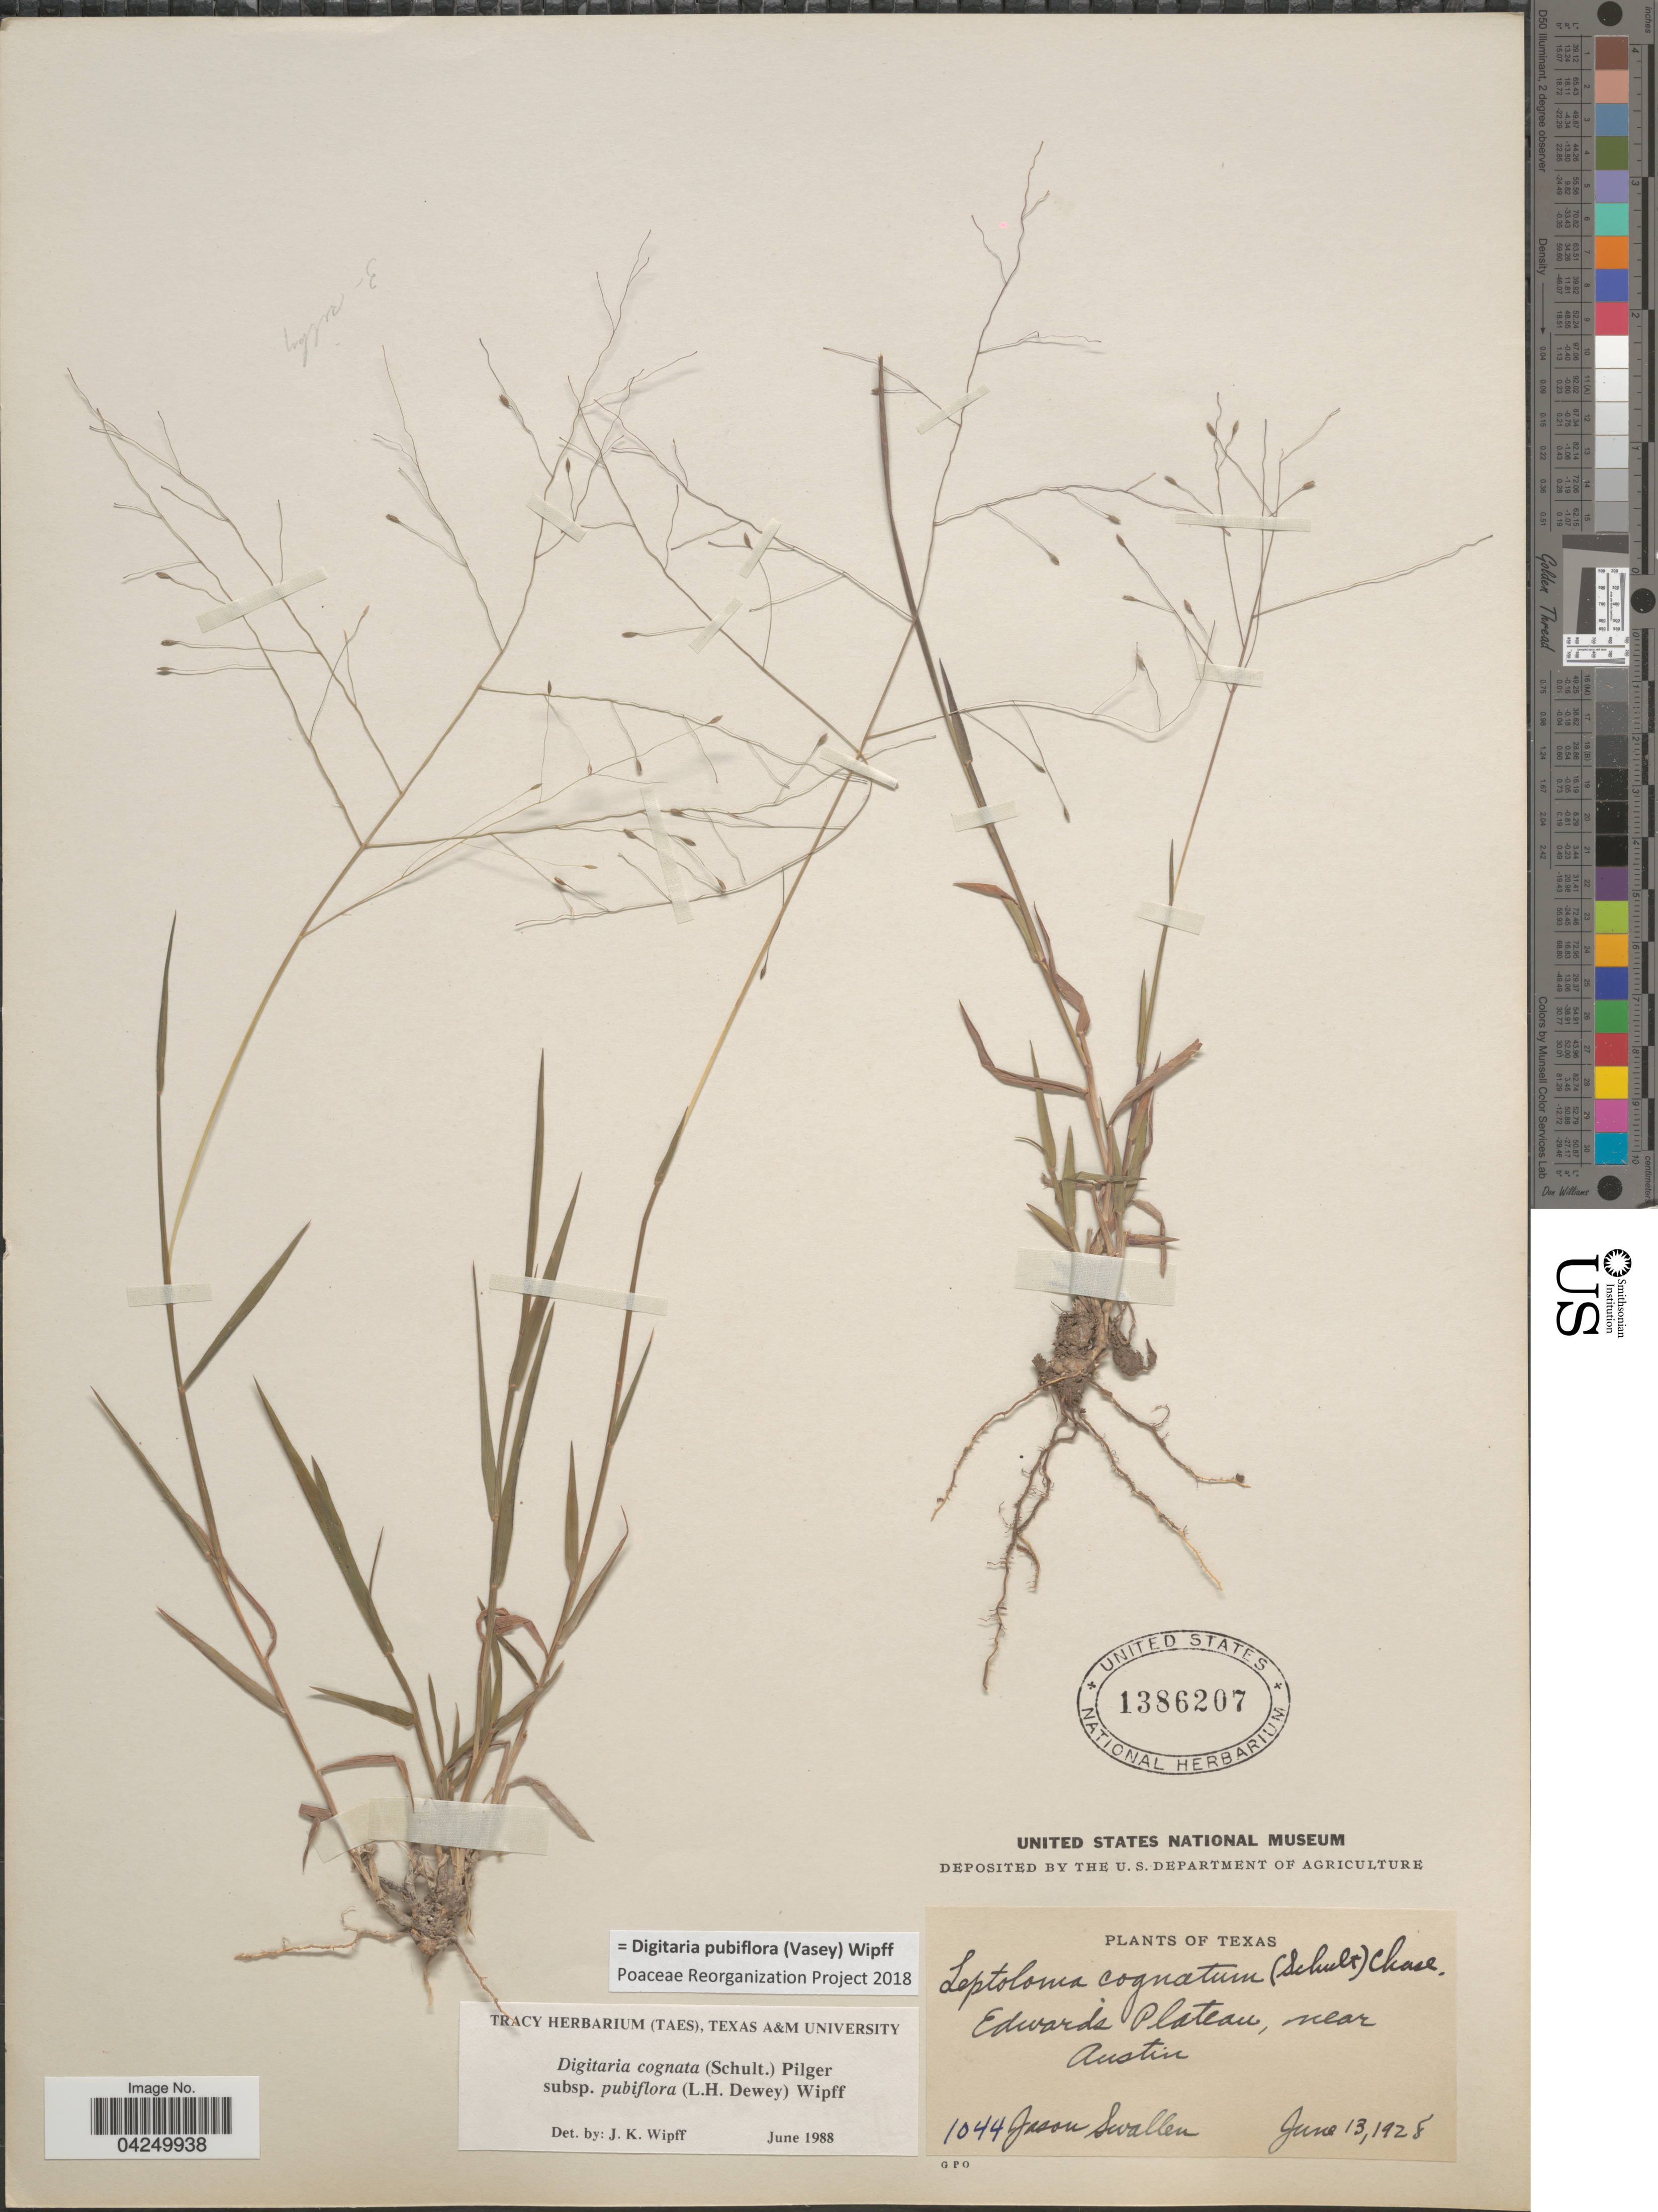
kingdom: Plantae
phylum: Tracheophyta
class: Liliopsida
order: Poales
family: Poaceae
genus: Digitaria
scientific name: Digitaria pubiflora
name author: (Vasey) Wipff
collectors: J. R. Swallen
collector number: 1044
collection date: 1928-06-13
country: United States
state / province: Texas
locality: Edwards Plateau, near Austin.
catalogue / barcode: US 1386207